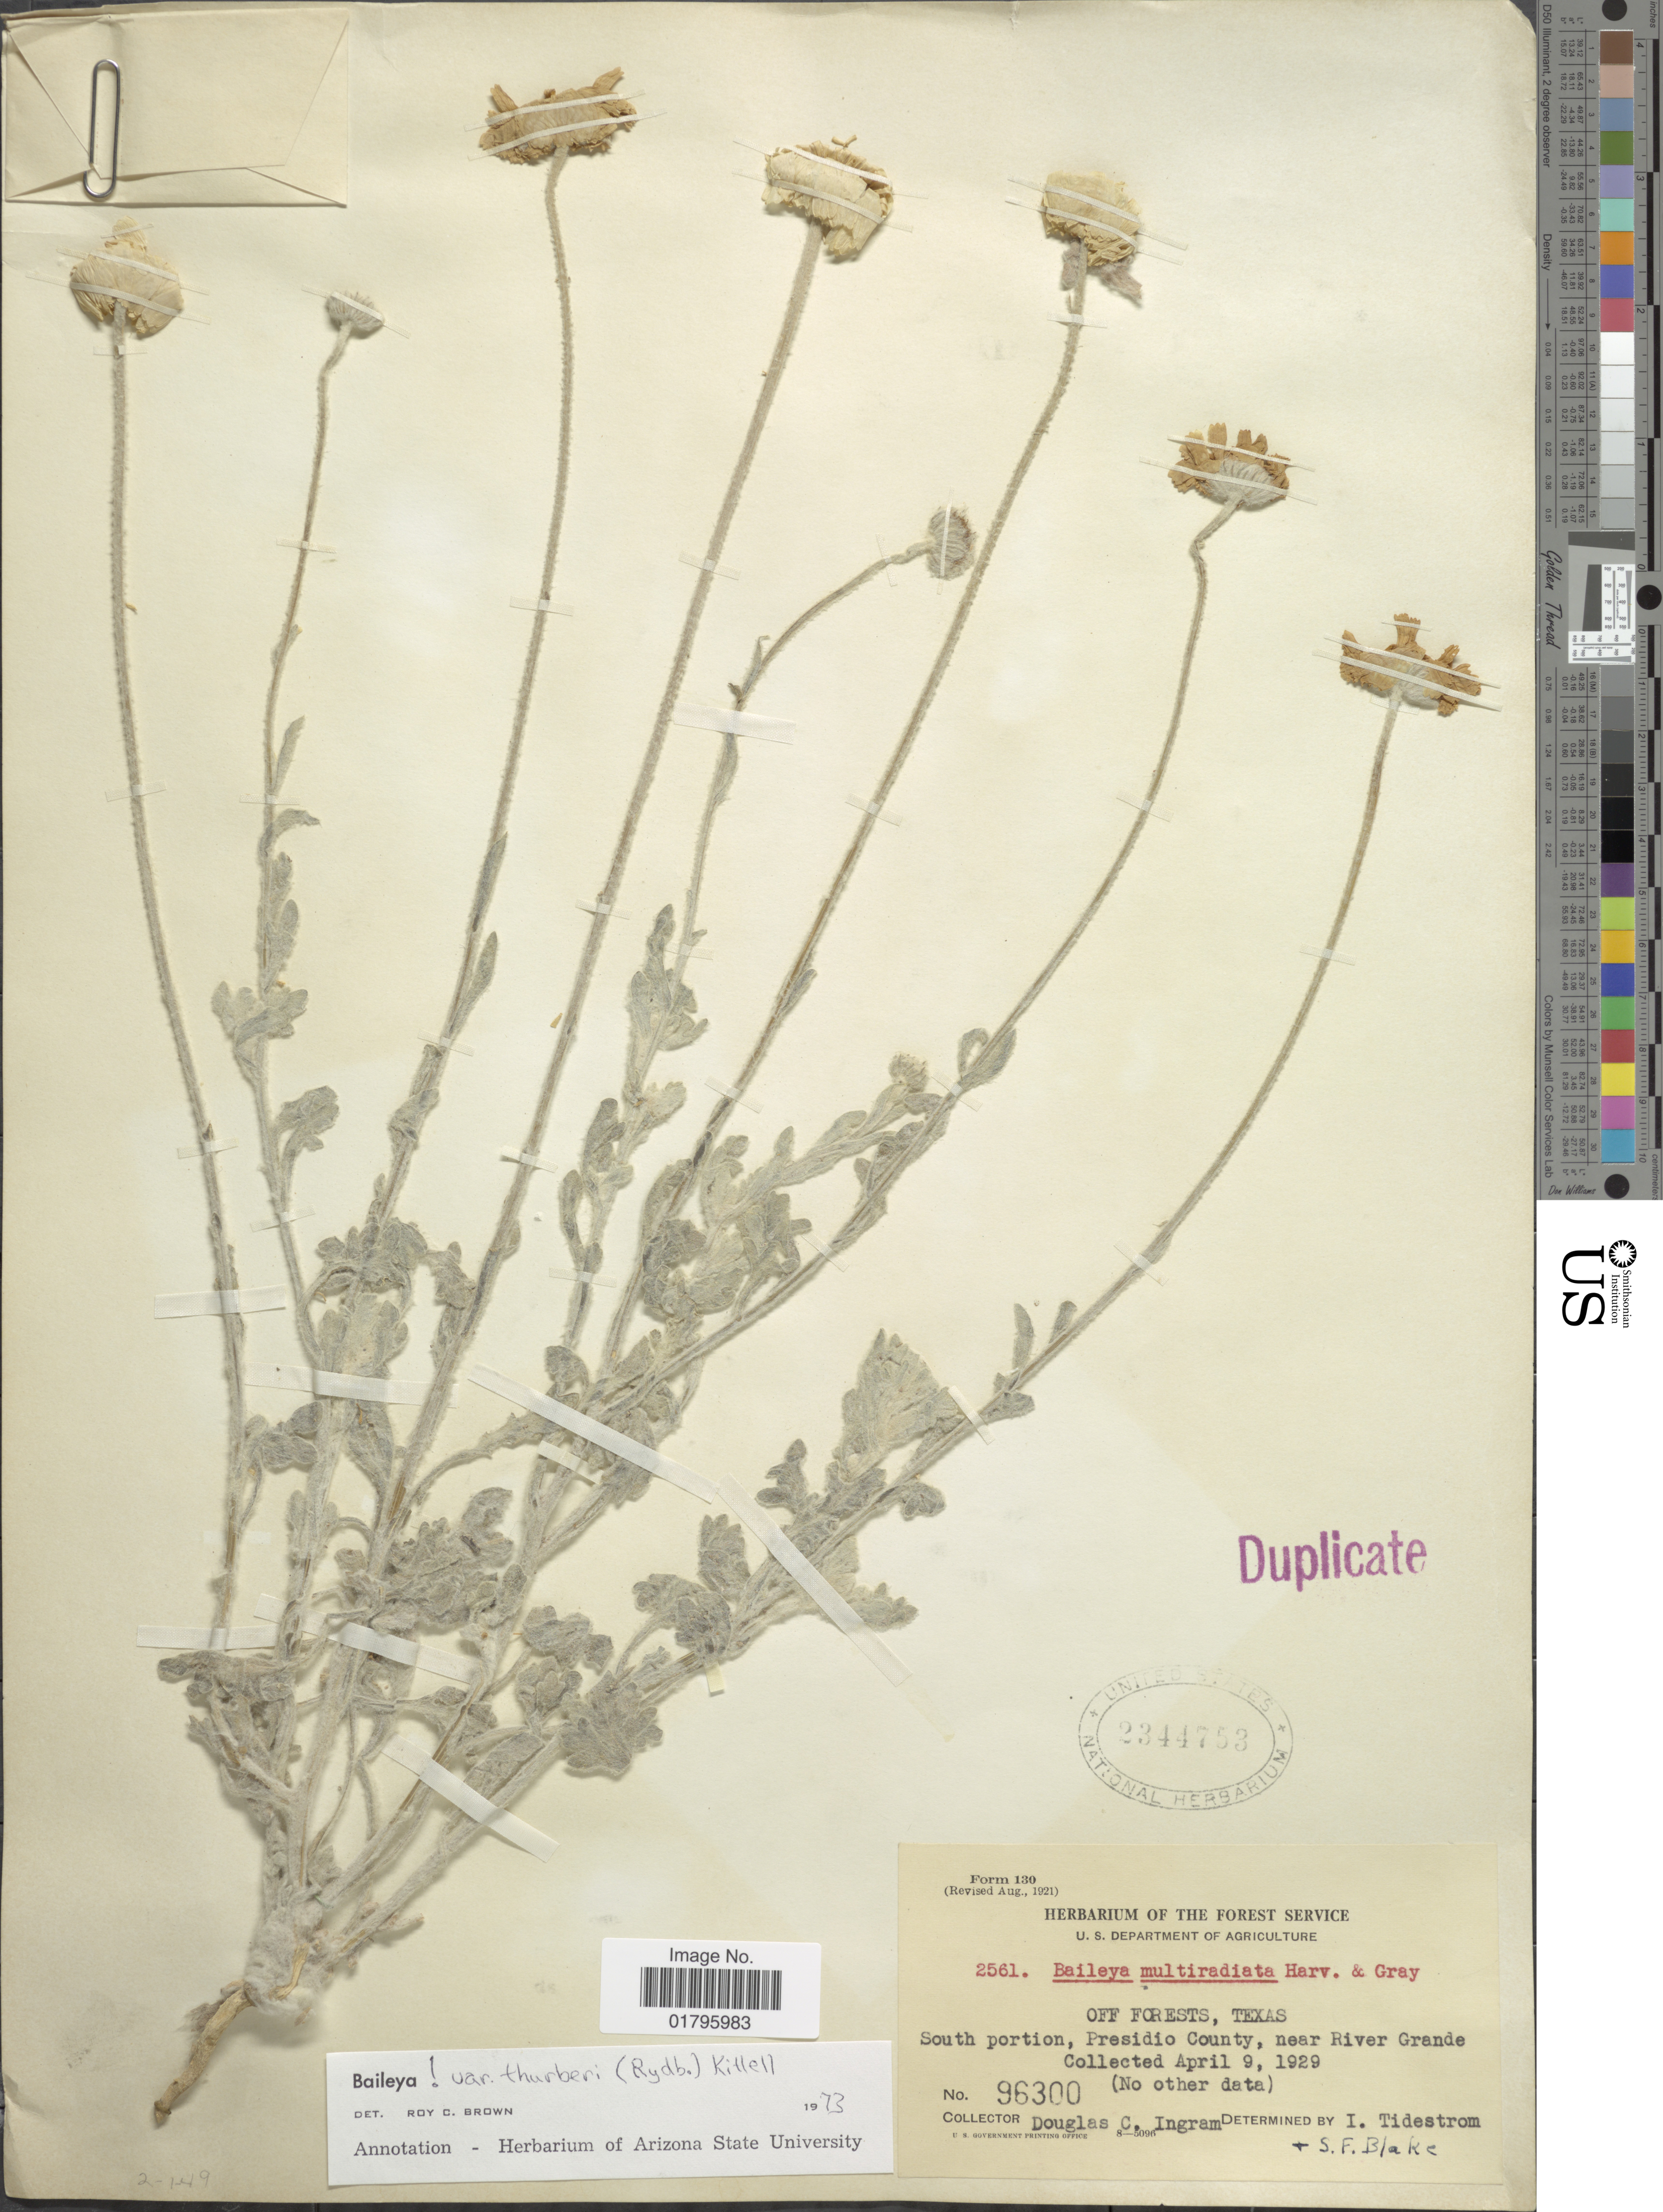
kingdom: Plantae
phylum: Tracheophyta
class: Magnoliopsida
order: Asterales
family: Asteraceae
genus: Baileya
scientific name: Baileya multiradiata var. thurberi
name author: (Rydb.) Kittell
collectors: D. C. Ingram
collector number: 9630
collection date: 1929-04-09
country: United States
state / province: Texas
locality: Off Forests, Texas, South portion, Presidio County, near River Grander.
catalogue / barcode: US 2344753